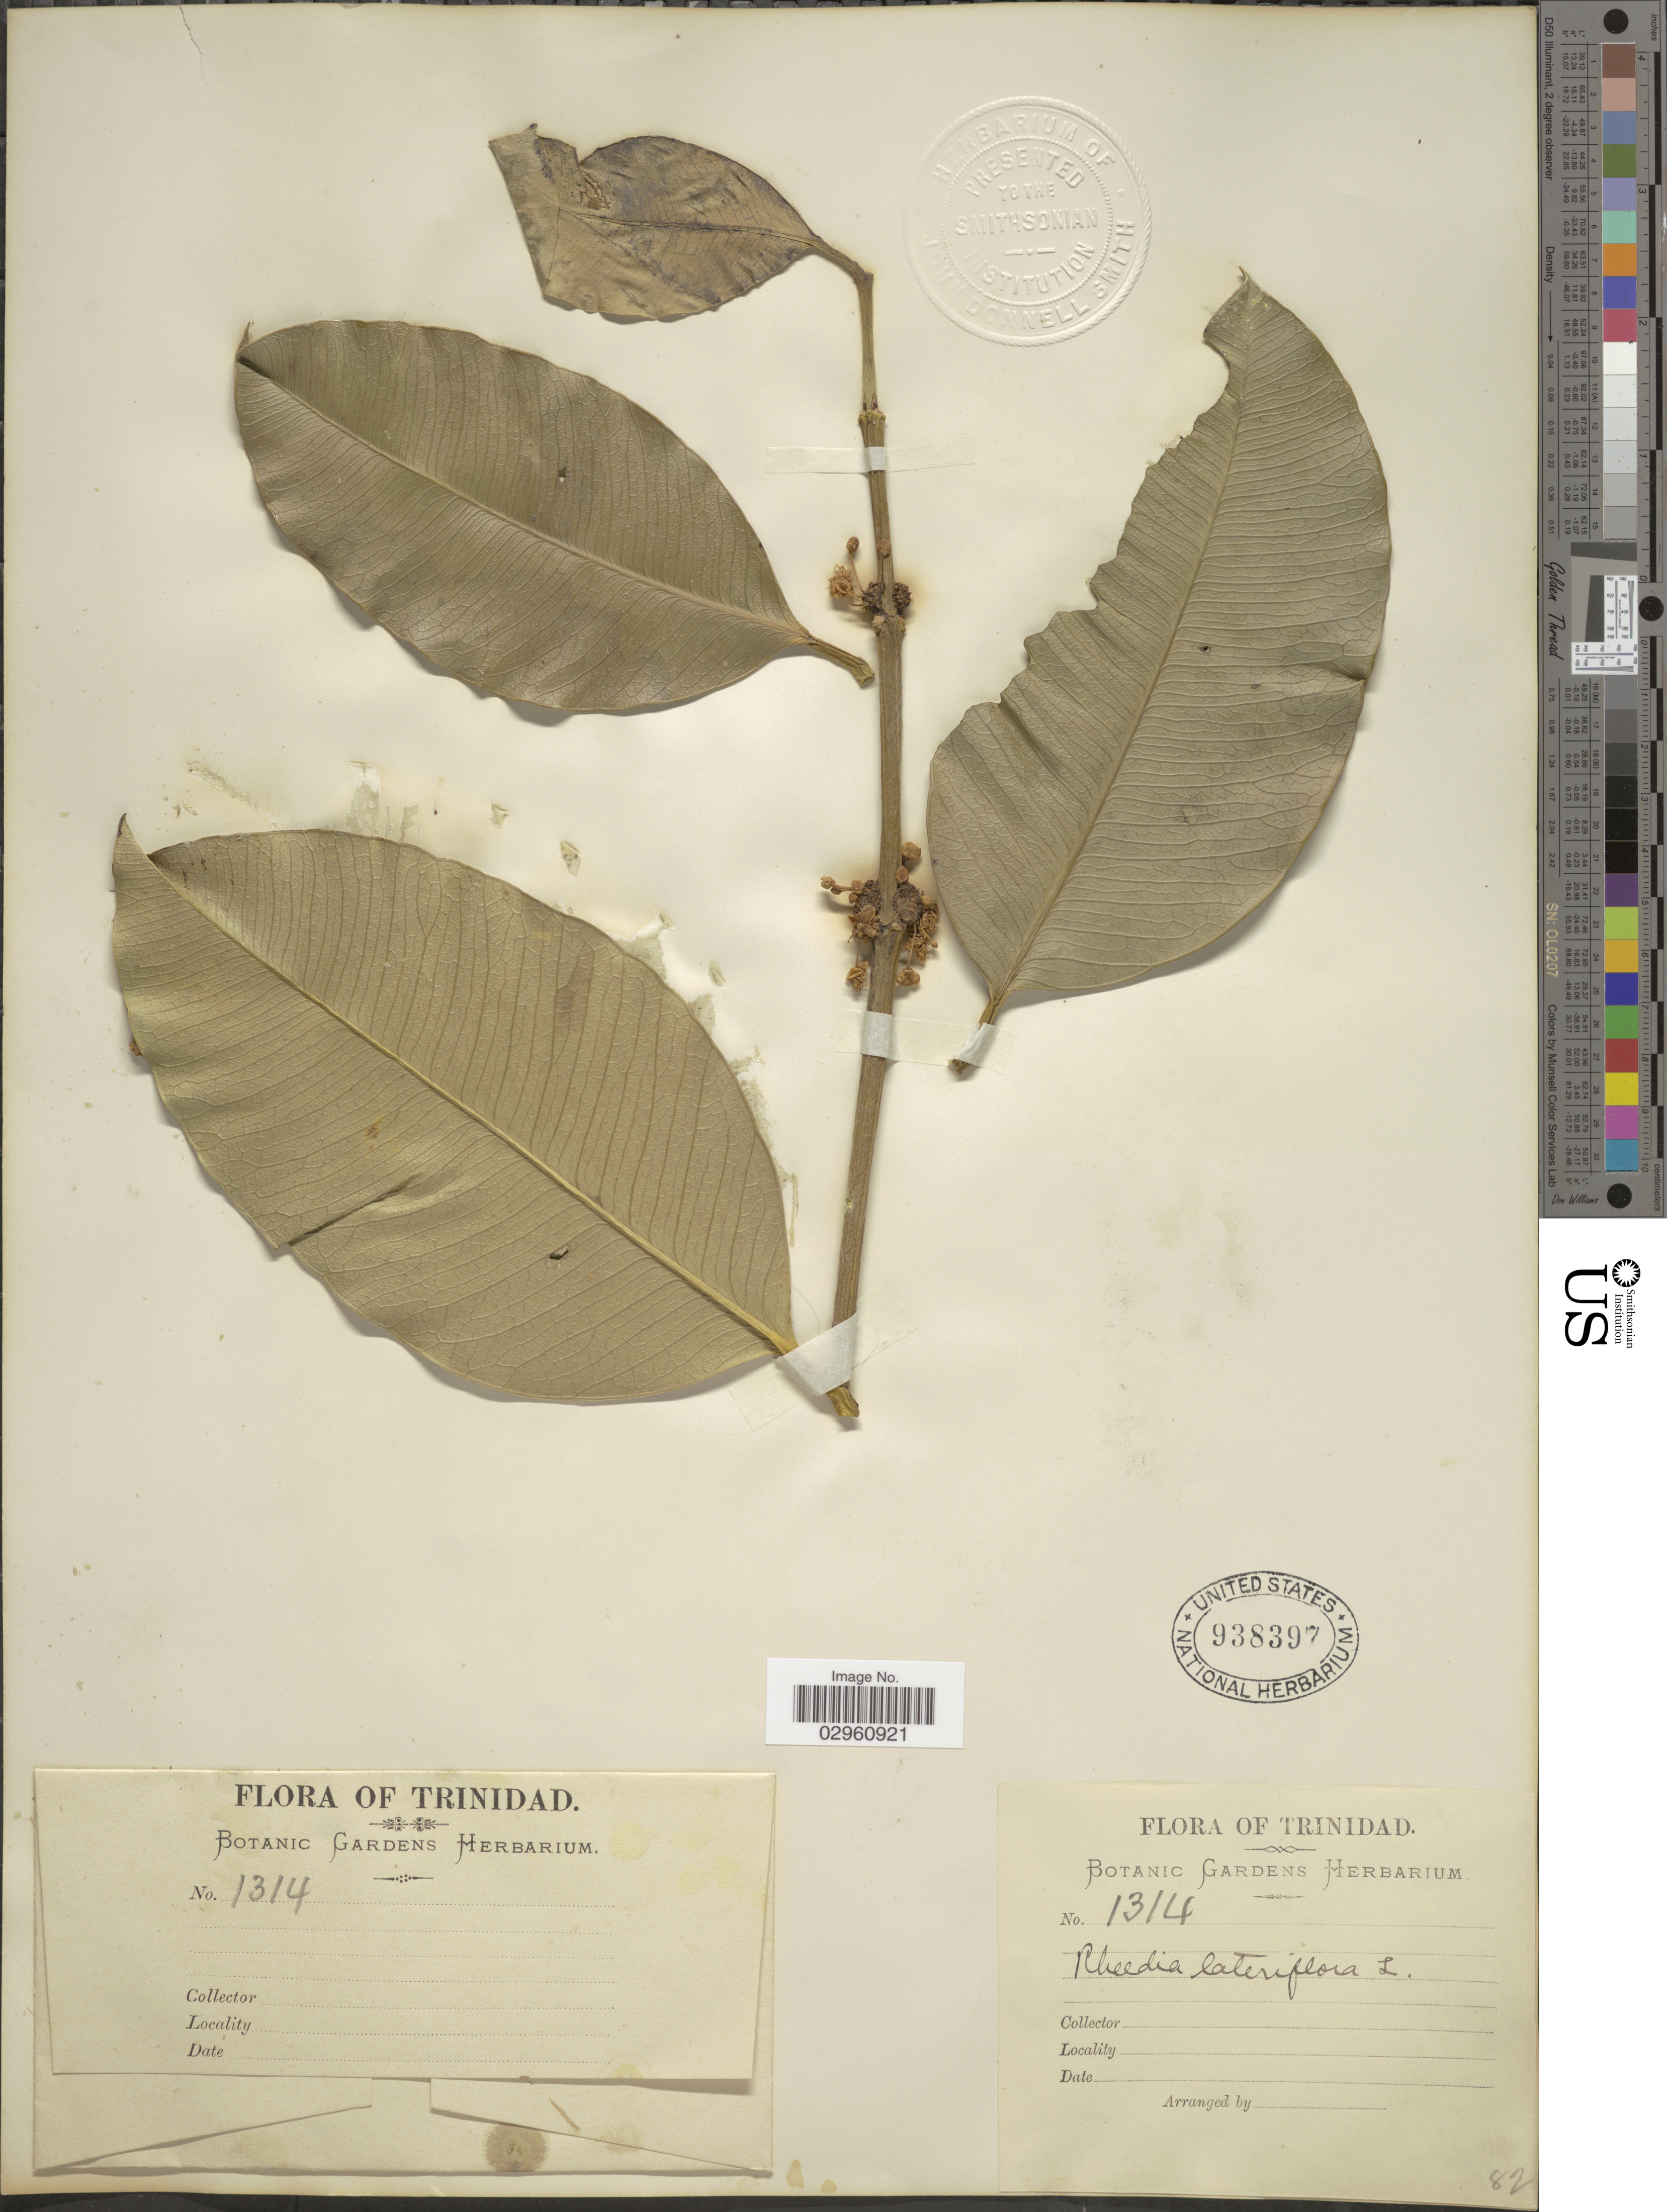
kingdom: Plantae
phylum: Tracheophyta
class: Magnoliopsida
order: Malpighiales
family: Clusiaceae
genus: Garcinia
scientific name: Garcinia humilis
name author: (Vahl) C.D. Adams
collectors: ex herb. Botanic Gardens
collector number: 1314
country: Trinidad and Tobago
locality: Trinidad.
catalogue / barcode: US 938397